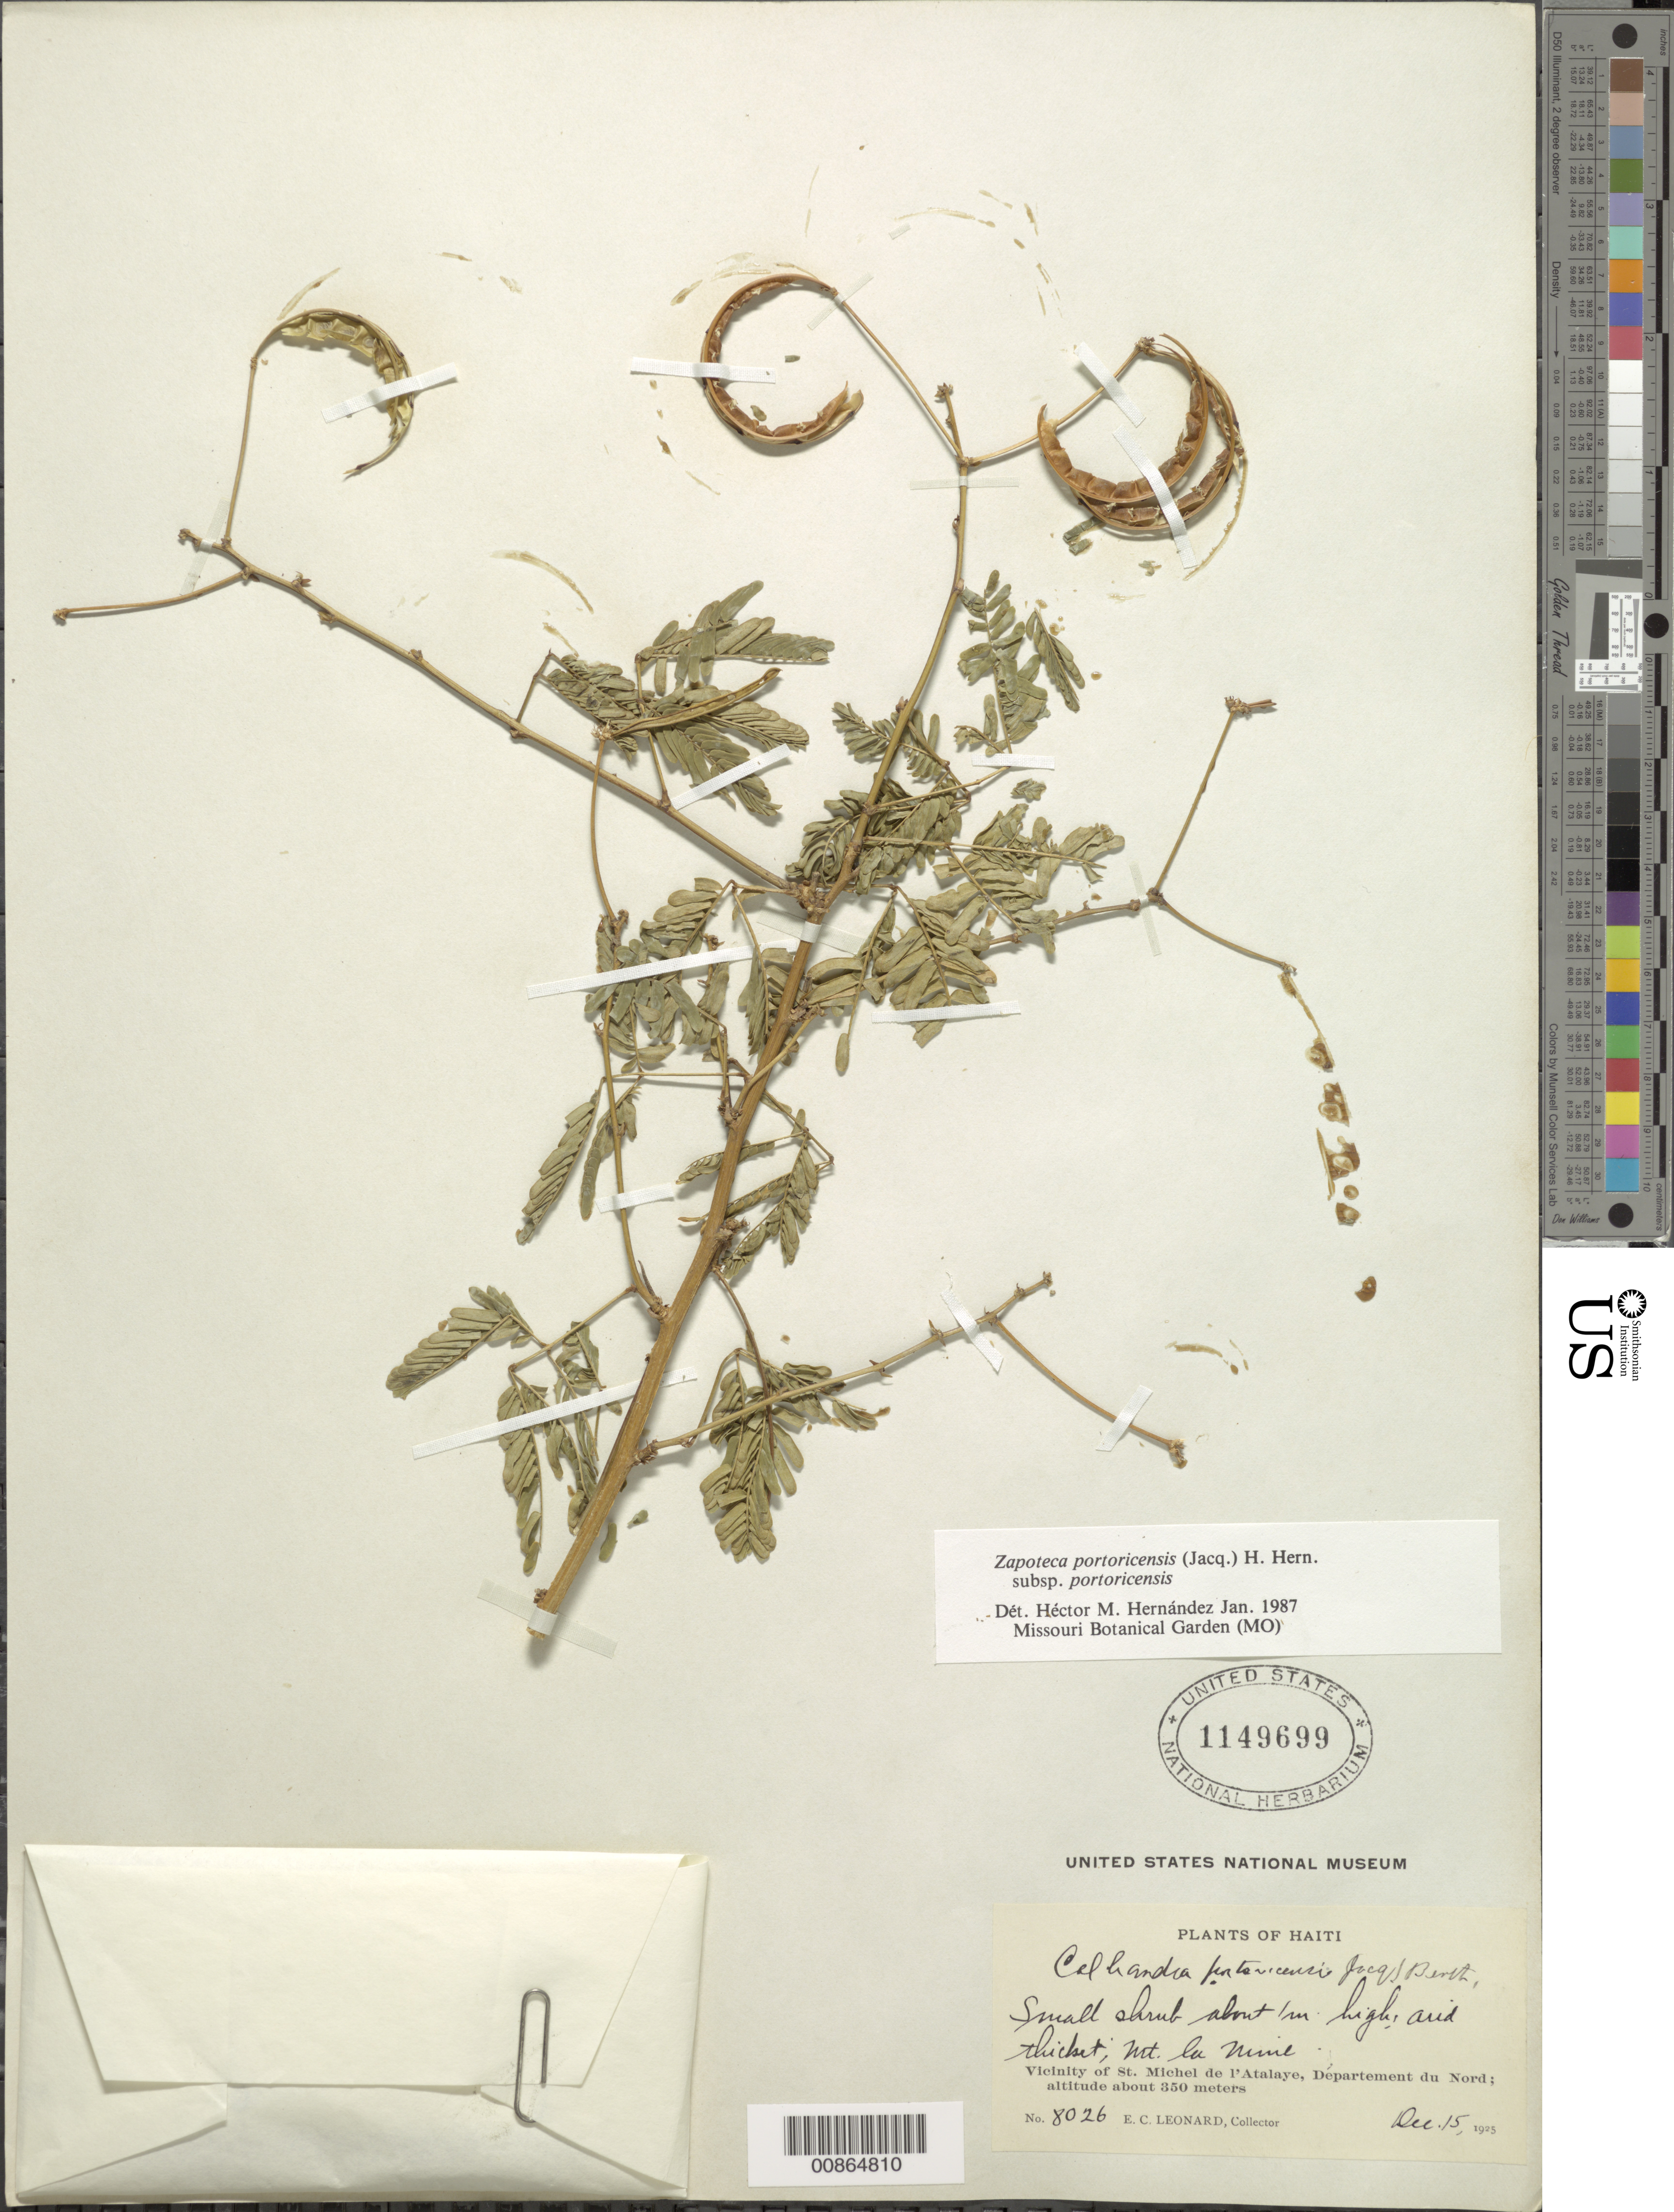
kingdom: Plantae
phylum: Tracheophyta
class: Magnoliopsida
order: Fabales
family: Fabaceae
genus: Zapoteca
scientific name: Zapoteca portoricensis subsp. portoricensis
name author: (Jacq.) H.M. Hern.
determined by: Hernandez, H. M., (MO), Missouri Botanical Garden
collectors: E. C. Leonard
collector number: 8026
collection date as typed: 15 Dec 1925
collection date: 1925-12-15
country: Haiti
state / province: Nord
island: Hispaniola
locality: Vicinity of St. Michel de l'Atalaye. Mt. la Mine.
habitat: Arid thicket.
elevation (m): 350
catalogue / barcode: US 1149699